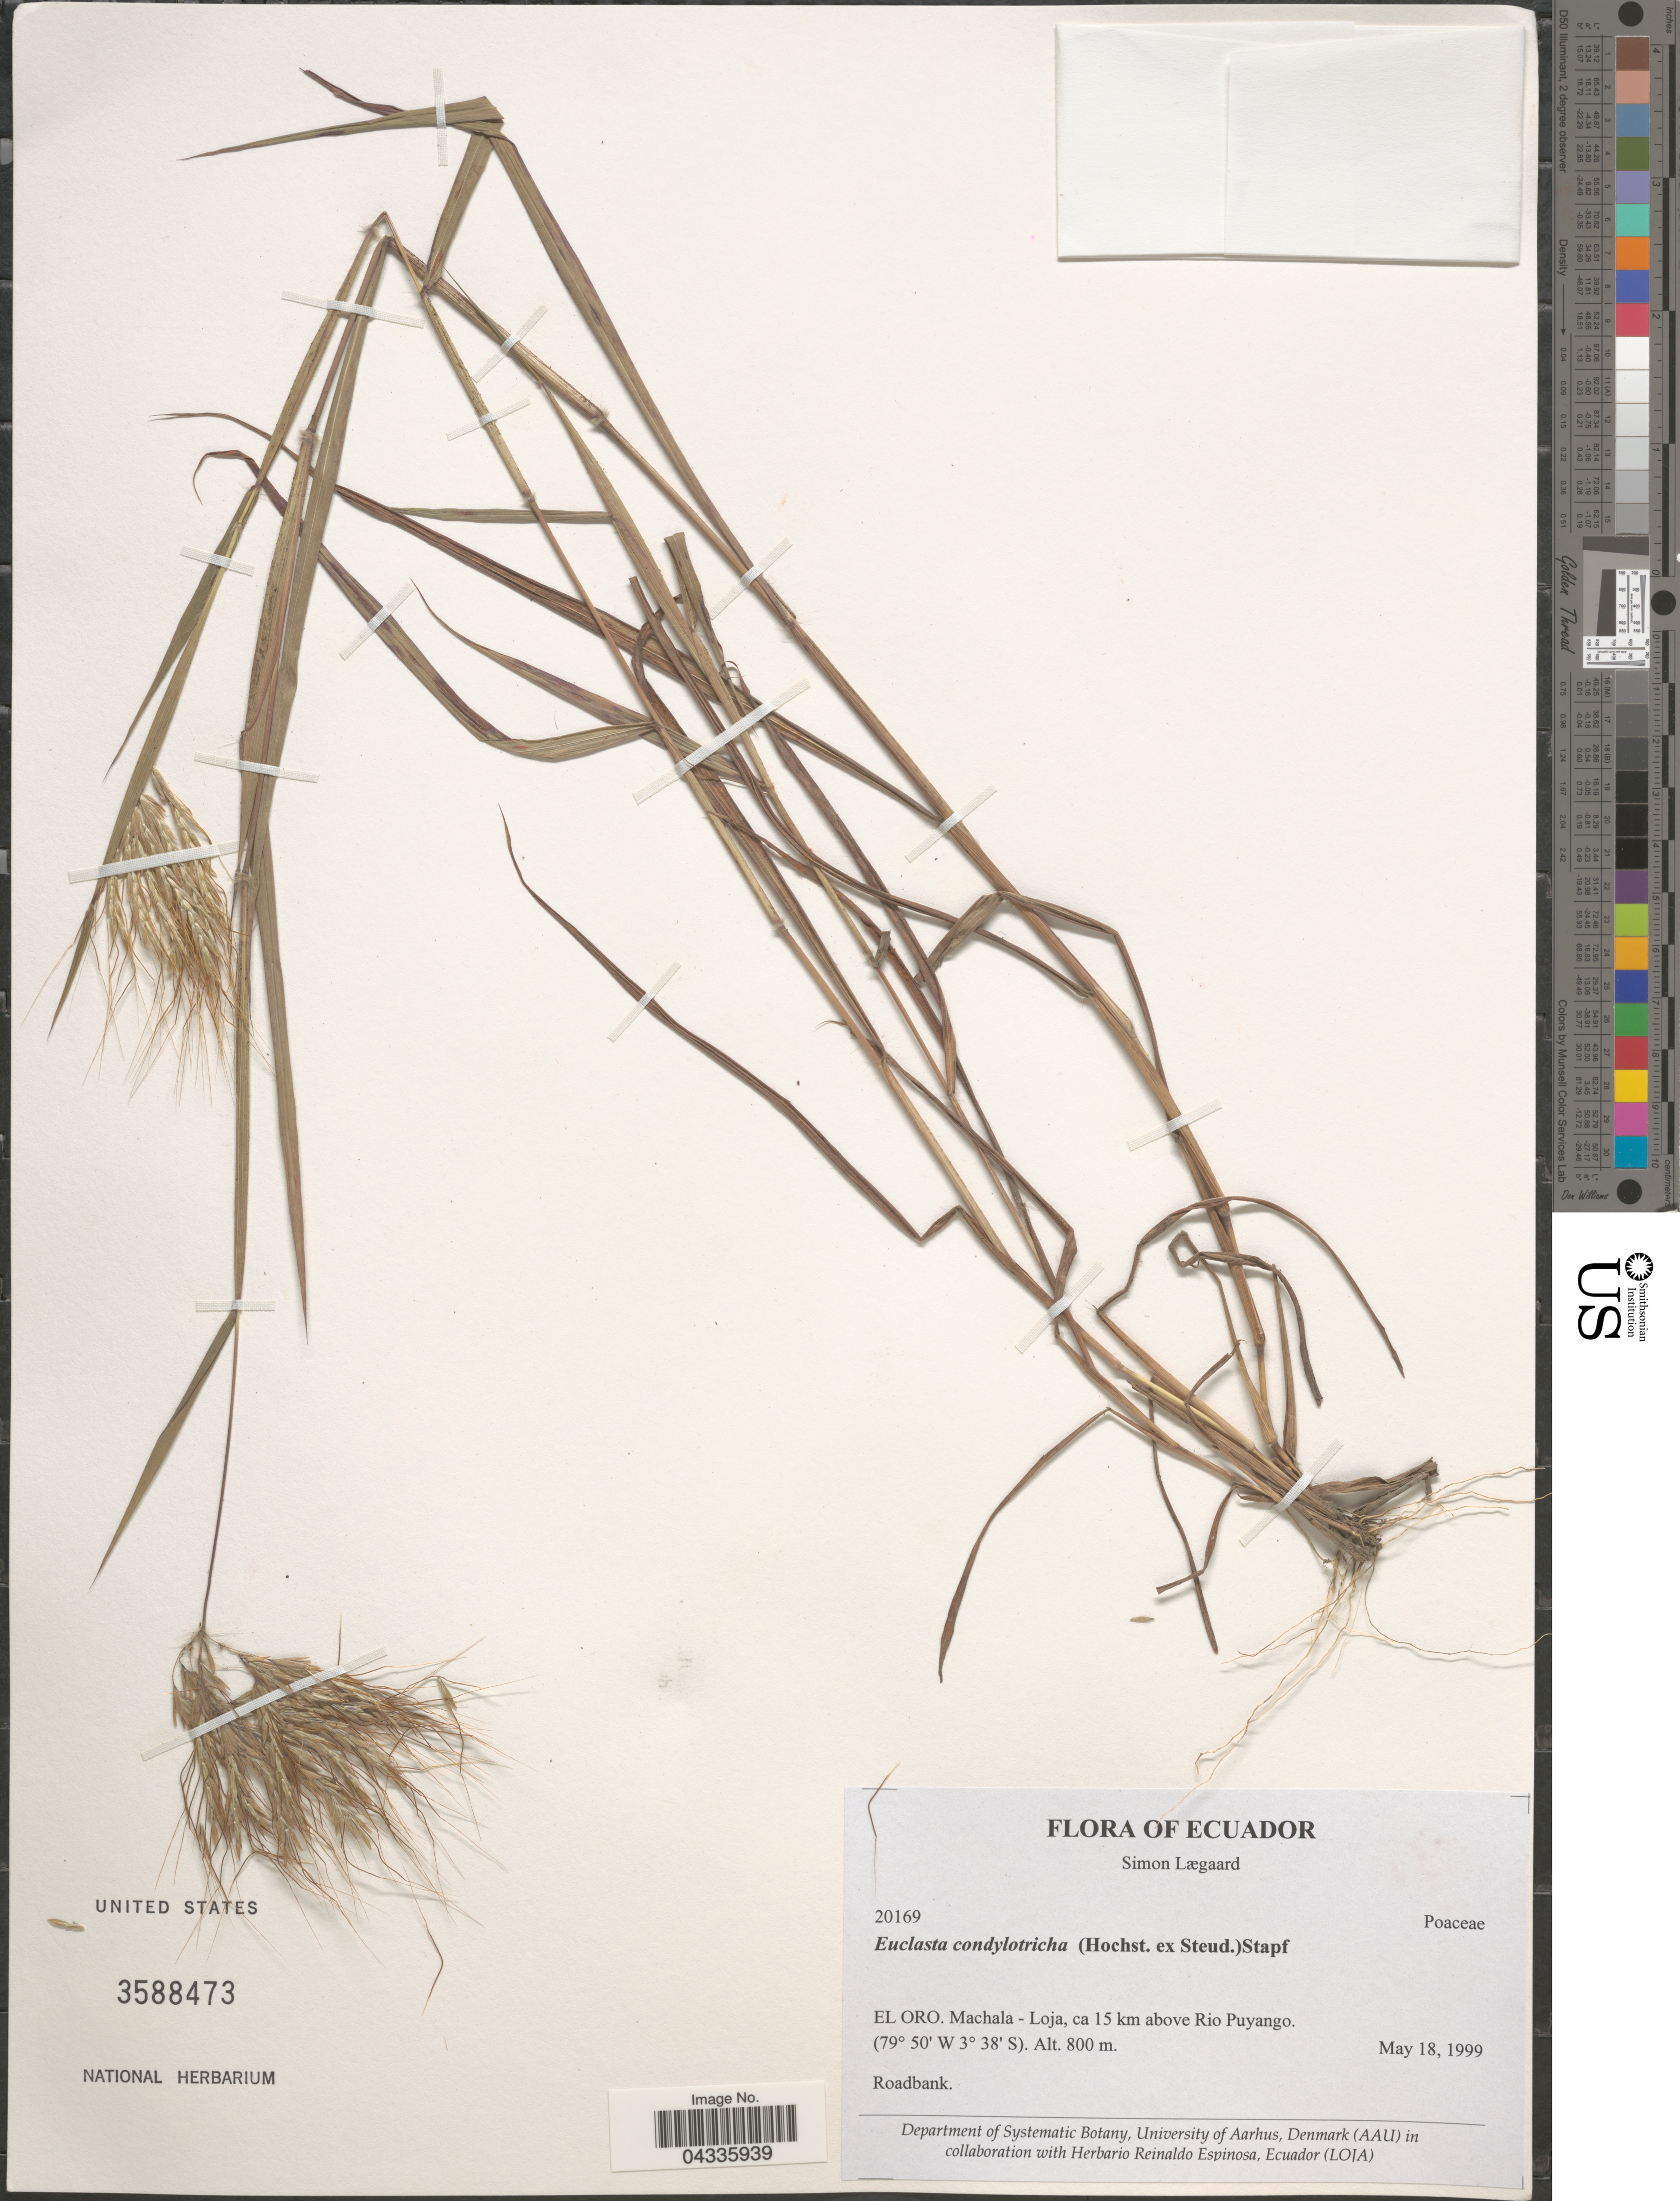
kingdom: Plantae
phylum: Tracheophyta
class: Liliopsida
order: Poales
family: Poaceae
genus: Euclasta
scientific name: Euclasta condylotricha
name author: (Hochst. ex Steud.) Stapf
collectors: S. Lægaard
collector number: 20169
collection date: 1999-05-18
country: Ecuador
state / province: El Oro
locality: Machala - Loja, ca. 15 km above Rio Puyango.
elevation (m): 800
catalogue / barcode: US 3588473